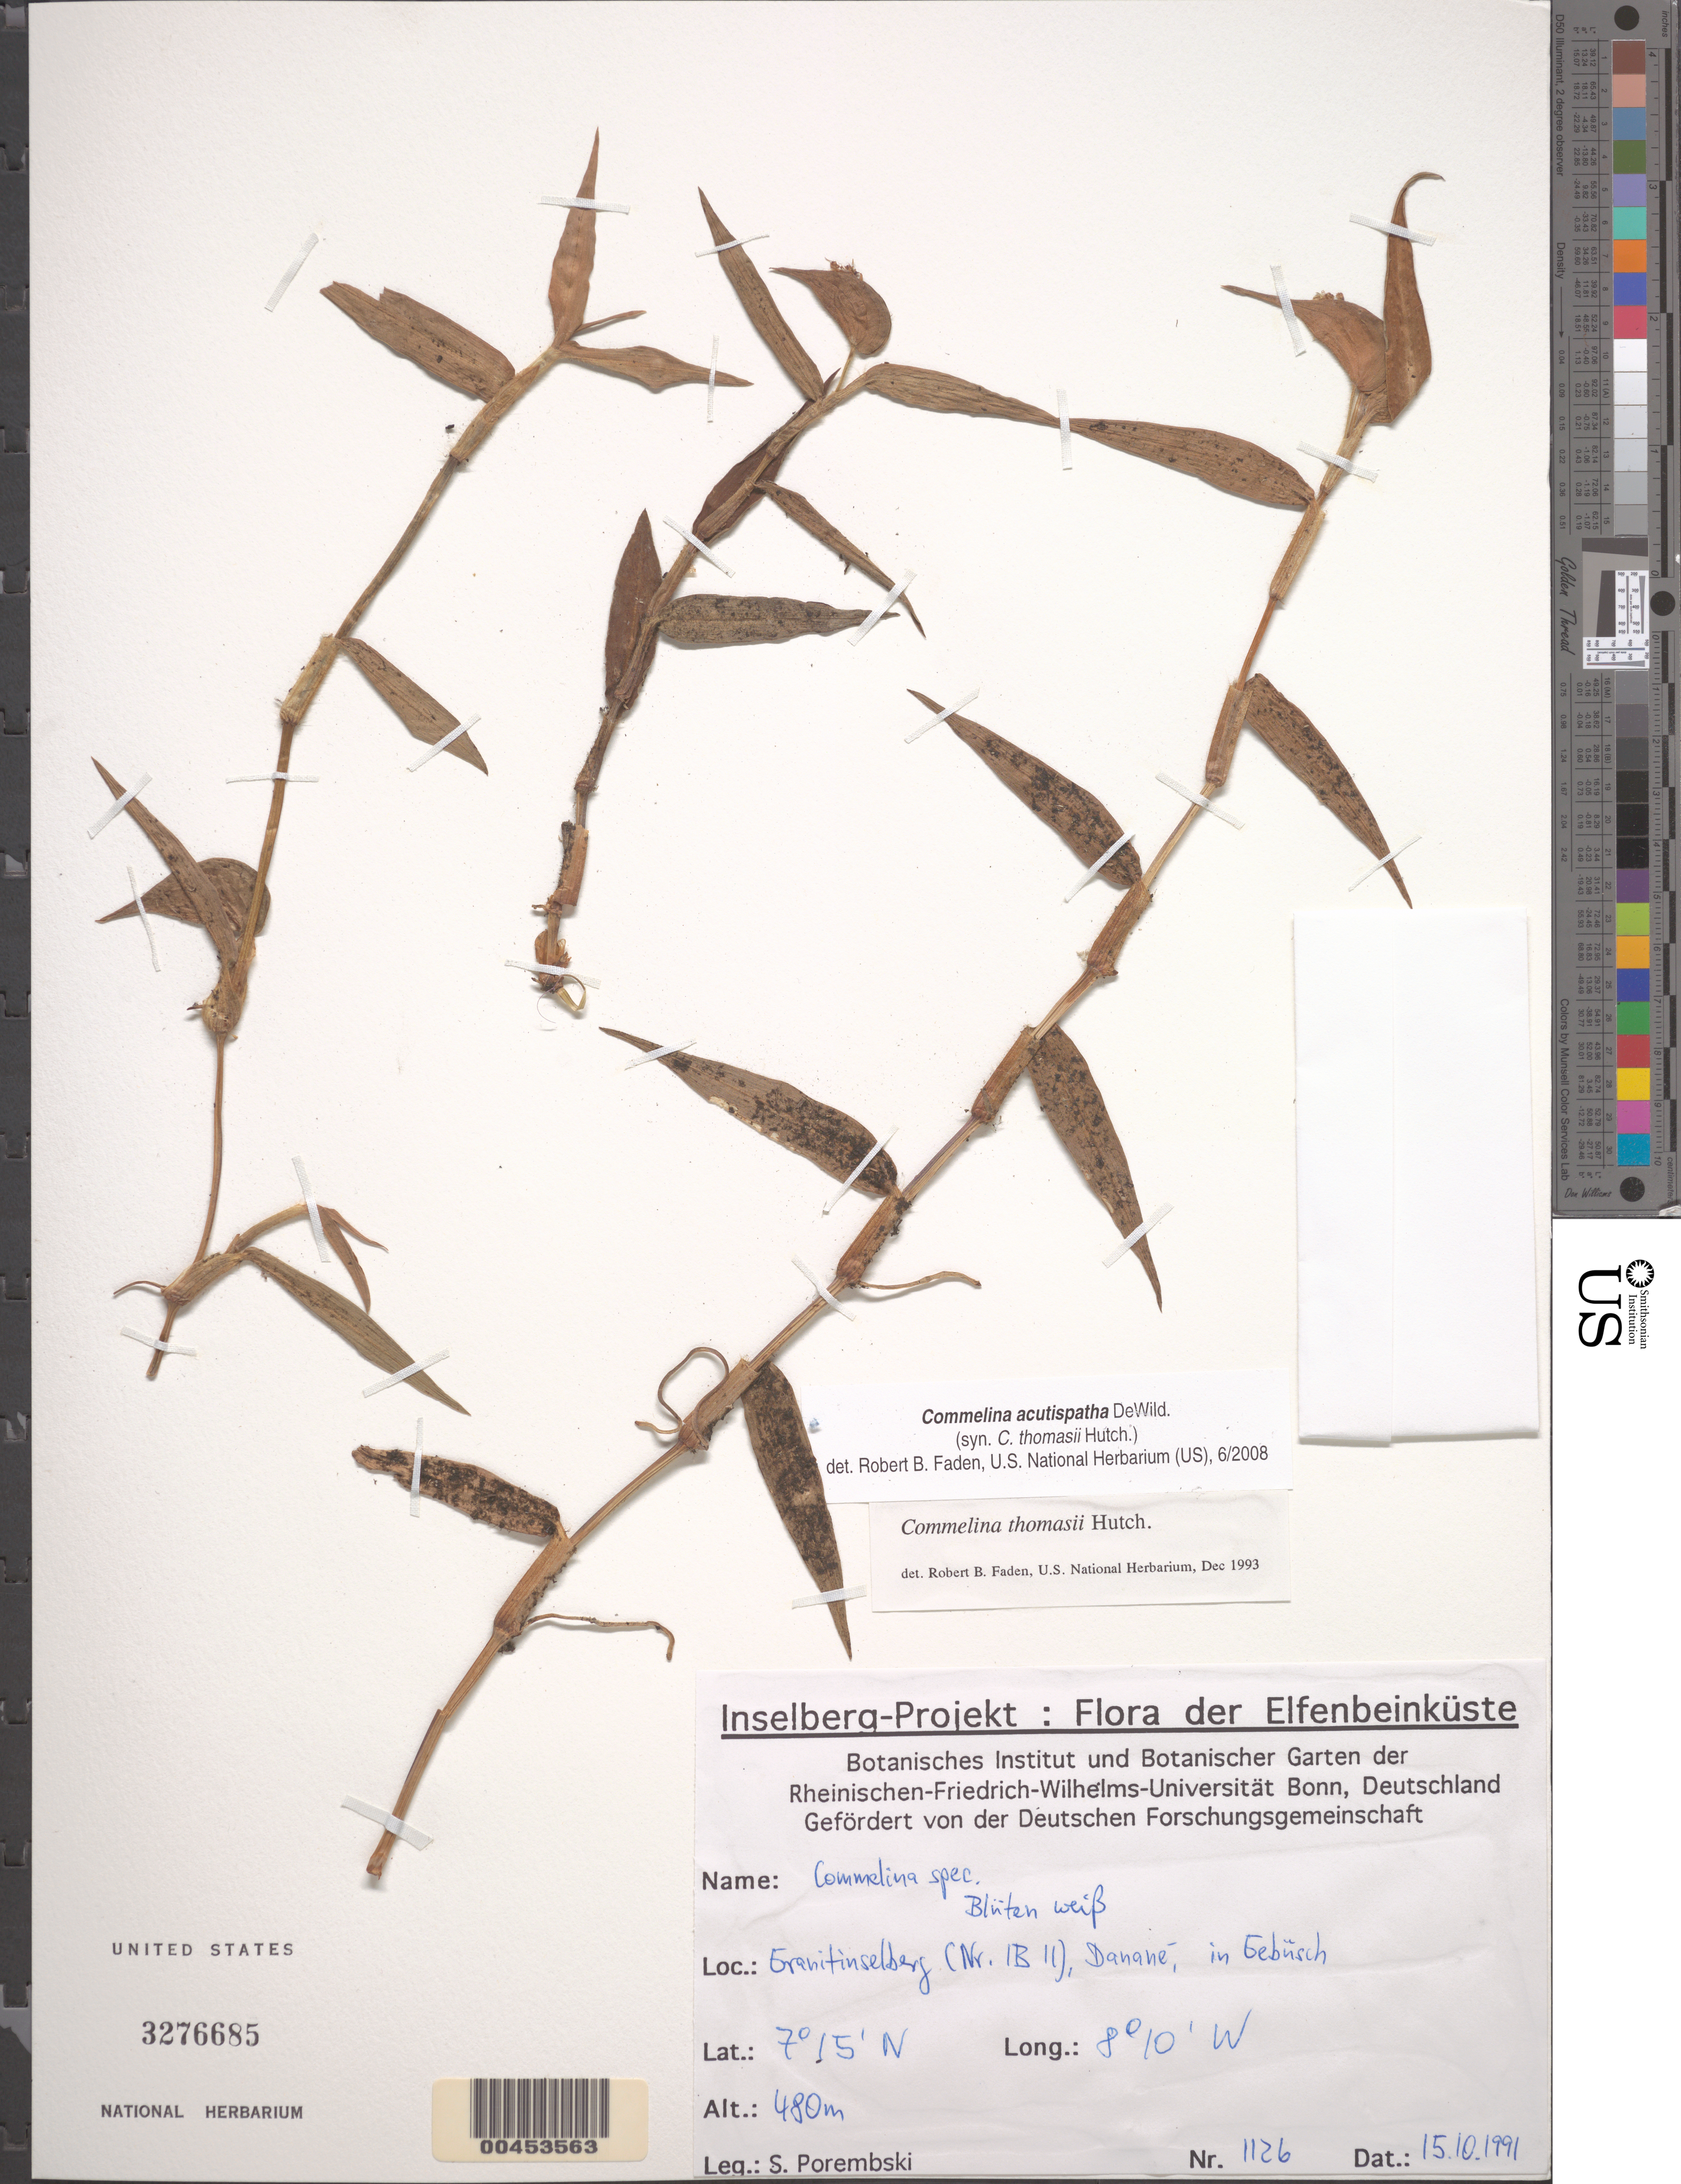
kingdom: Plantae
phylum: Tracheophyta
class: Liliopsida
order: Commelinales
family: Commelinaceae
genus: Commelina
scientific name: Commelina acutispatha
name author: De Wild.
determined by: Faden, Robert B., (US), Smithsonian Institution - National Museum of Natural History (UNITED STATES)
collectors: S. Porembski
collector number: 1126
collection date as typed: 15 Oct 1991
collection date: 1991-10-15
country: Ivory Coast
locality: (nr. 1b11), Daname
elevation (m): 480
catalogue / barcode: US 3276685